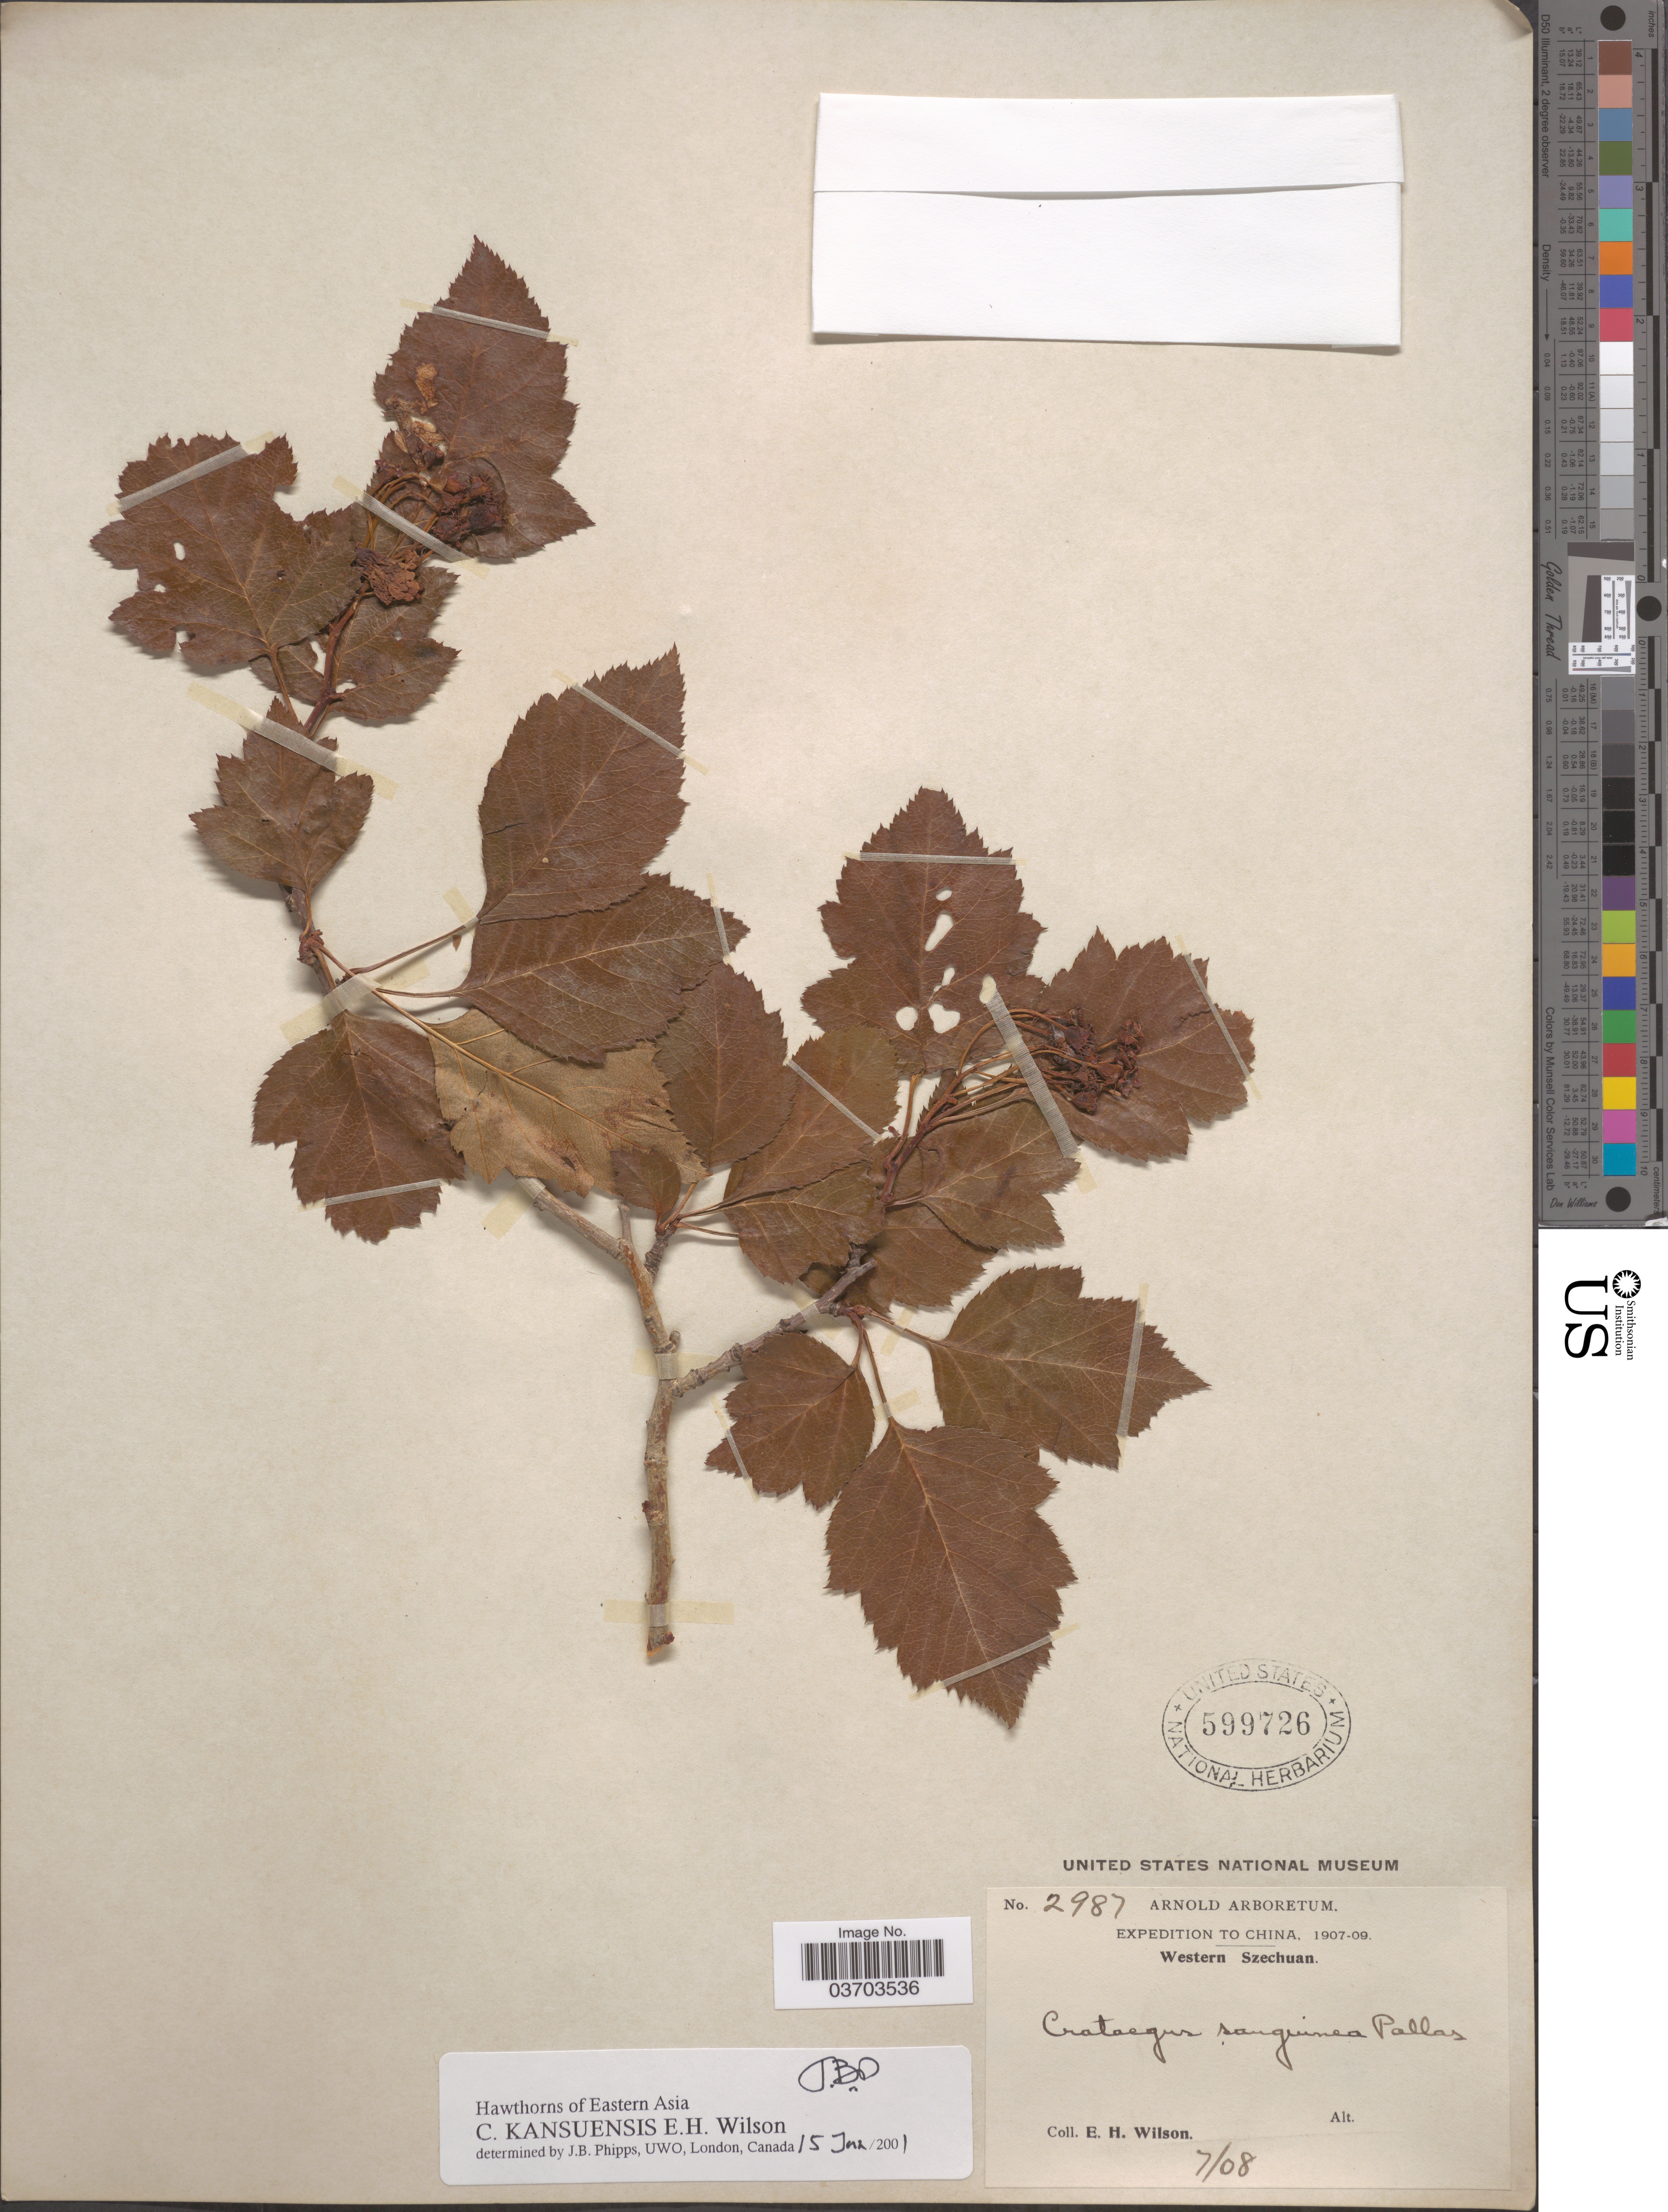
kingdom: Plantae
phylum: Tracheophyta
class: Magnoliopsida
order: Rosales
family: Rosaceae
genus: Crataegus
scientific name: Crataegus kansuensis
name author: E.H. Wilson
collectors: E. Wilson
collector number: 2987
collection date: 1908-07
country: China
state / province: Sichuan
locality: Western Szechuan.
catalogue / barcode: US 599726